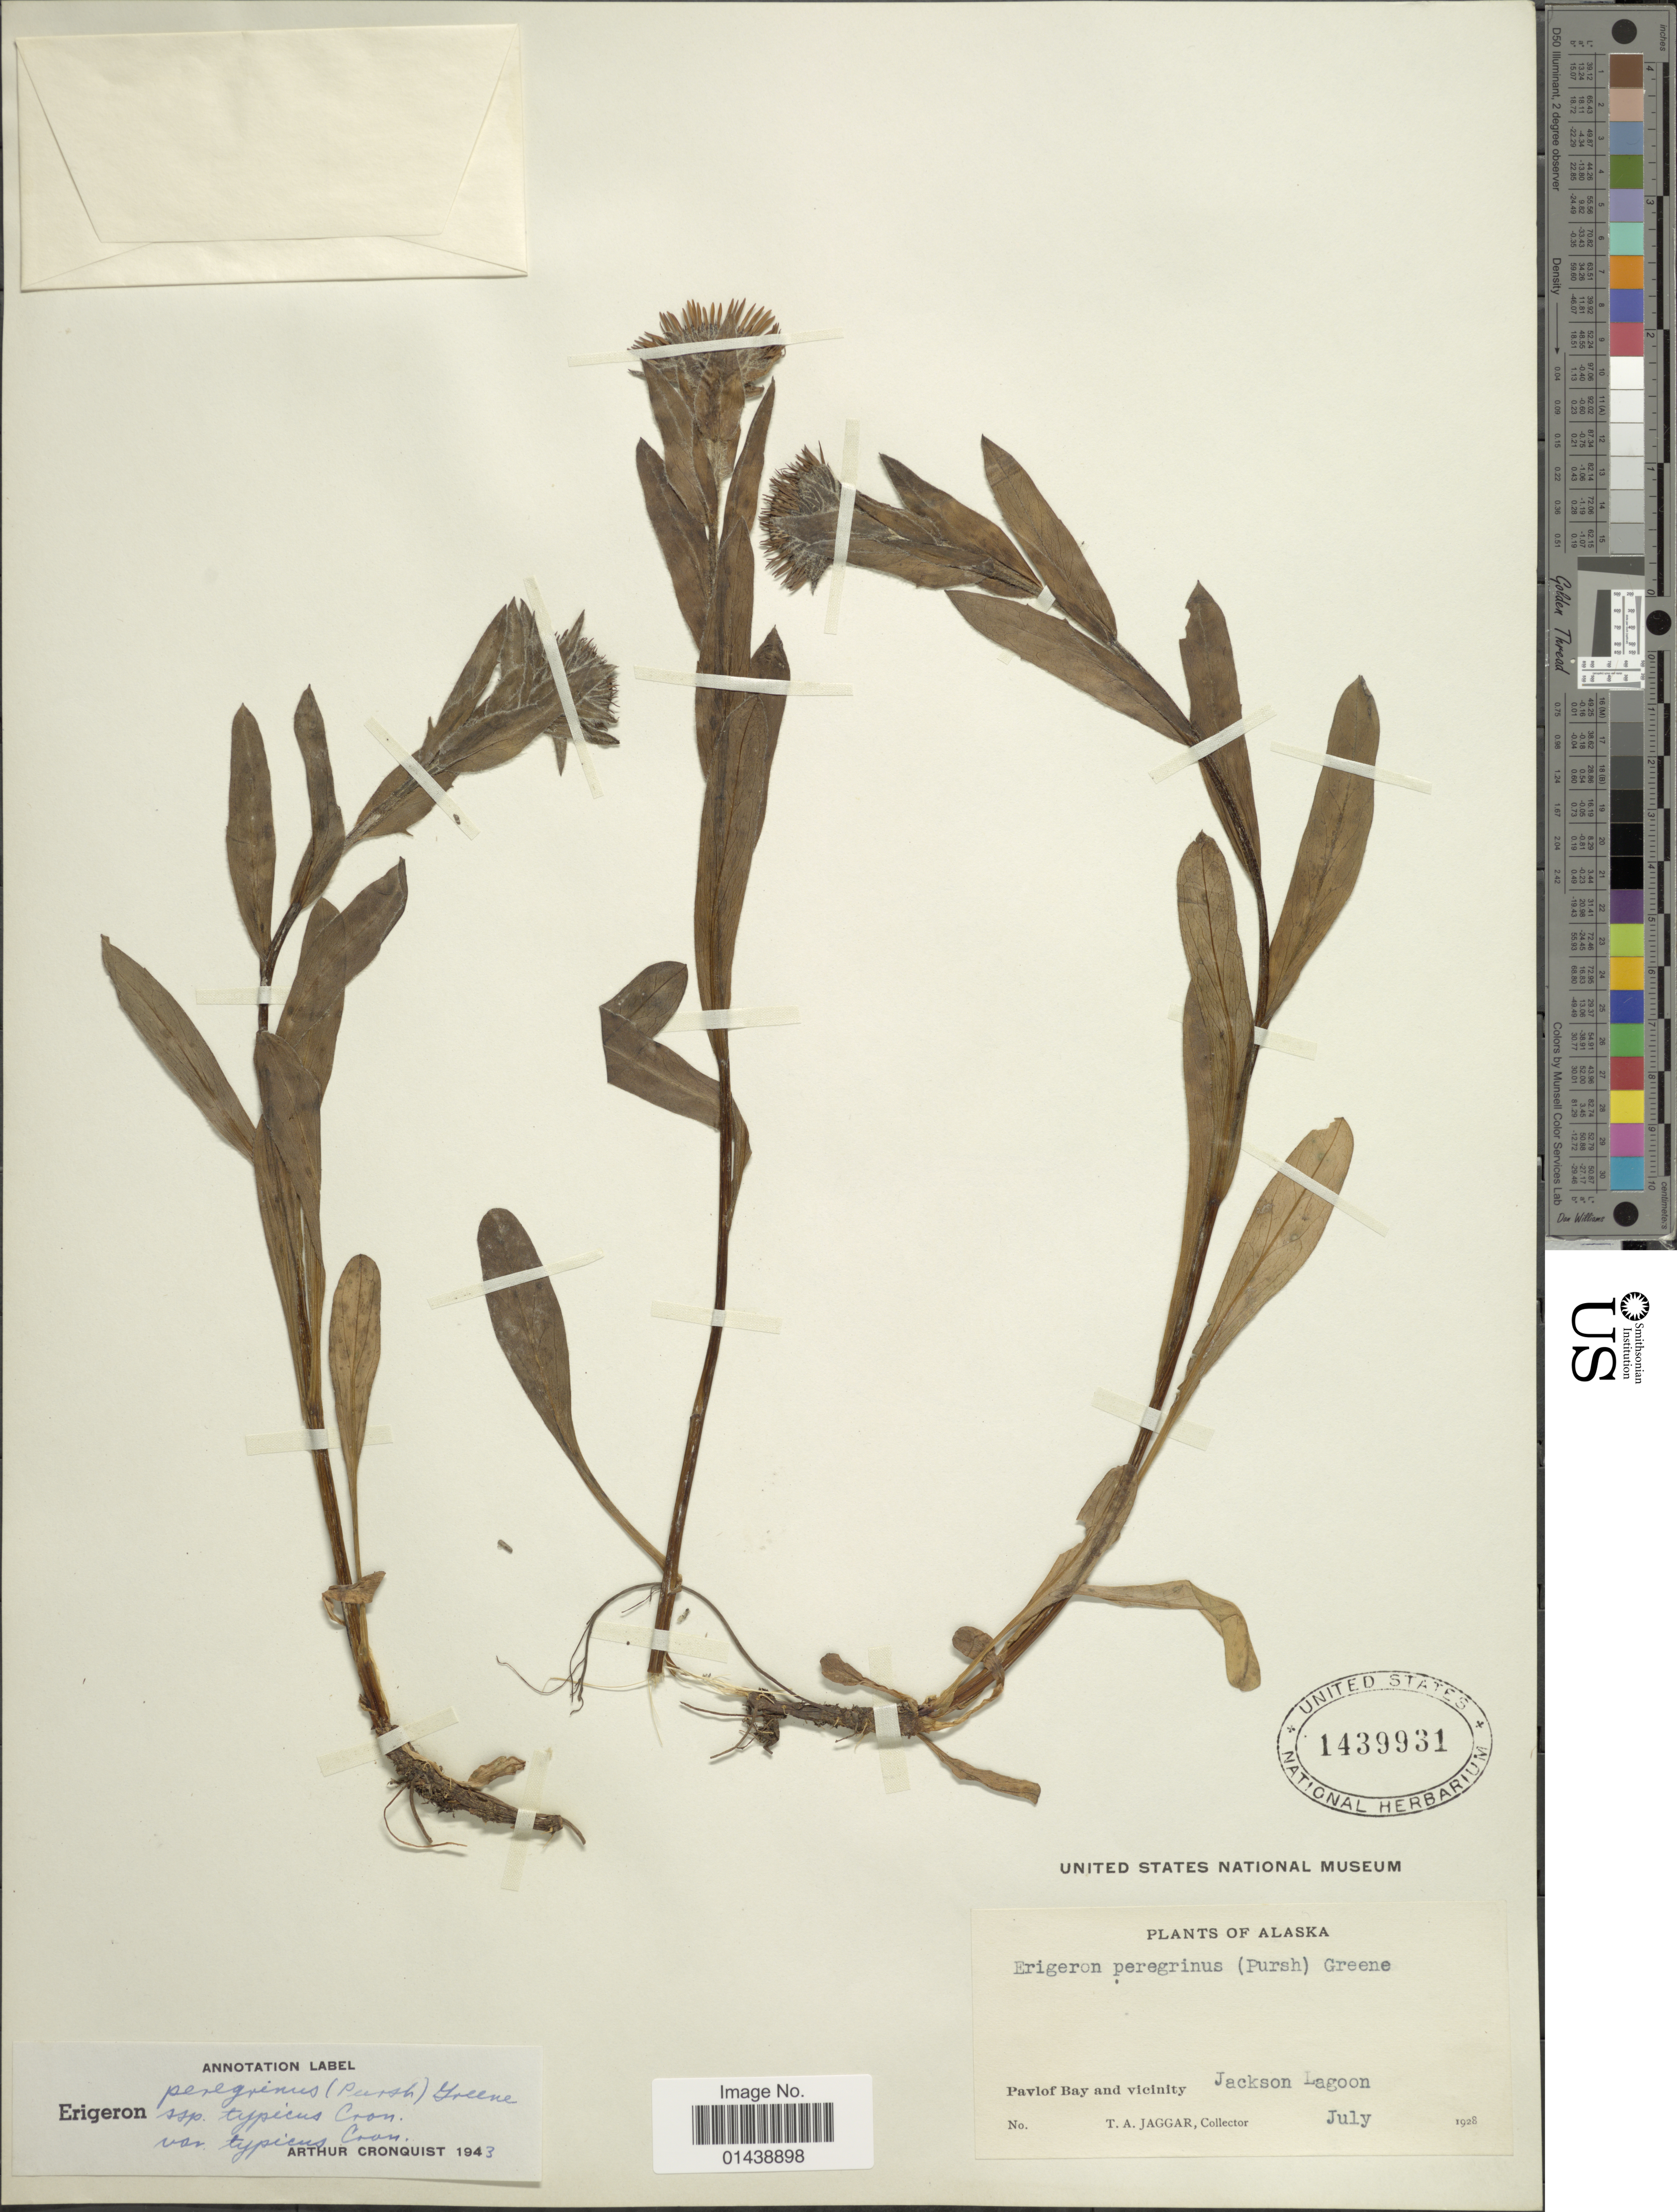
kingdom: Plantae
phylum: Tracheophyta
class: Magnoliopsida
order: Asterales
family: Asteraceae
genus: Erigeron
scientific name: Erigeron peregrinus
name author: (Banks ex Pursh) Greene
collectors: T. Jaggar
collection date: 1928-07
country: United States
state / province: Alaska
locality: Pavlof Bay and vicinity. Jackson Lagoon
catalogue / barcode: US 1439931